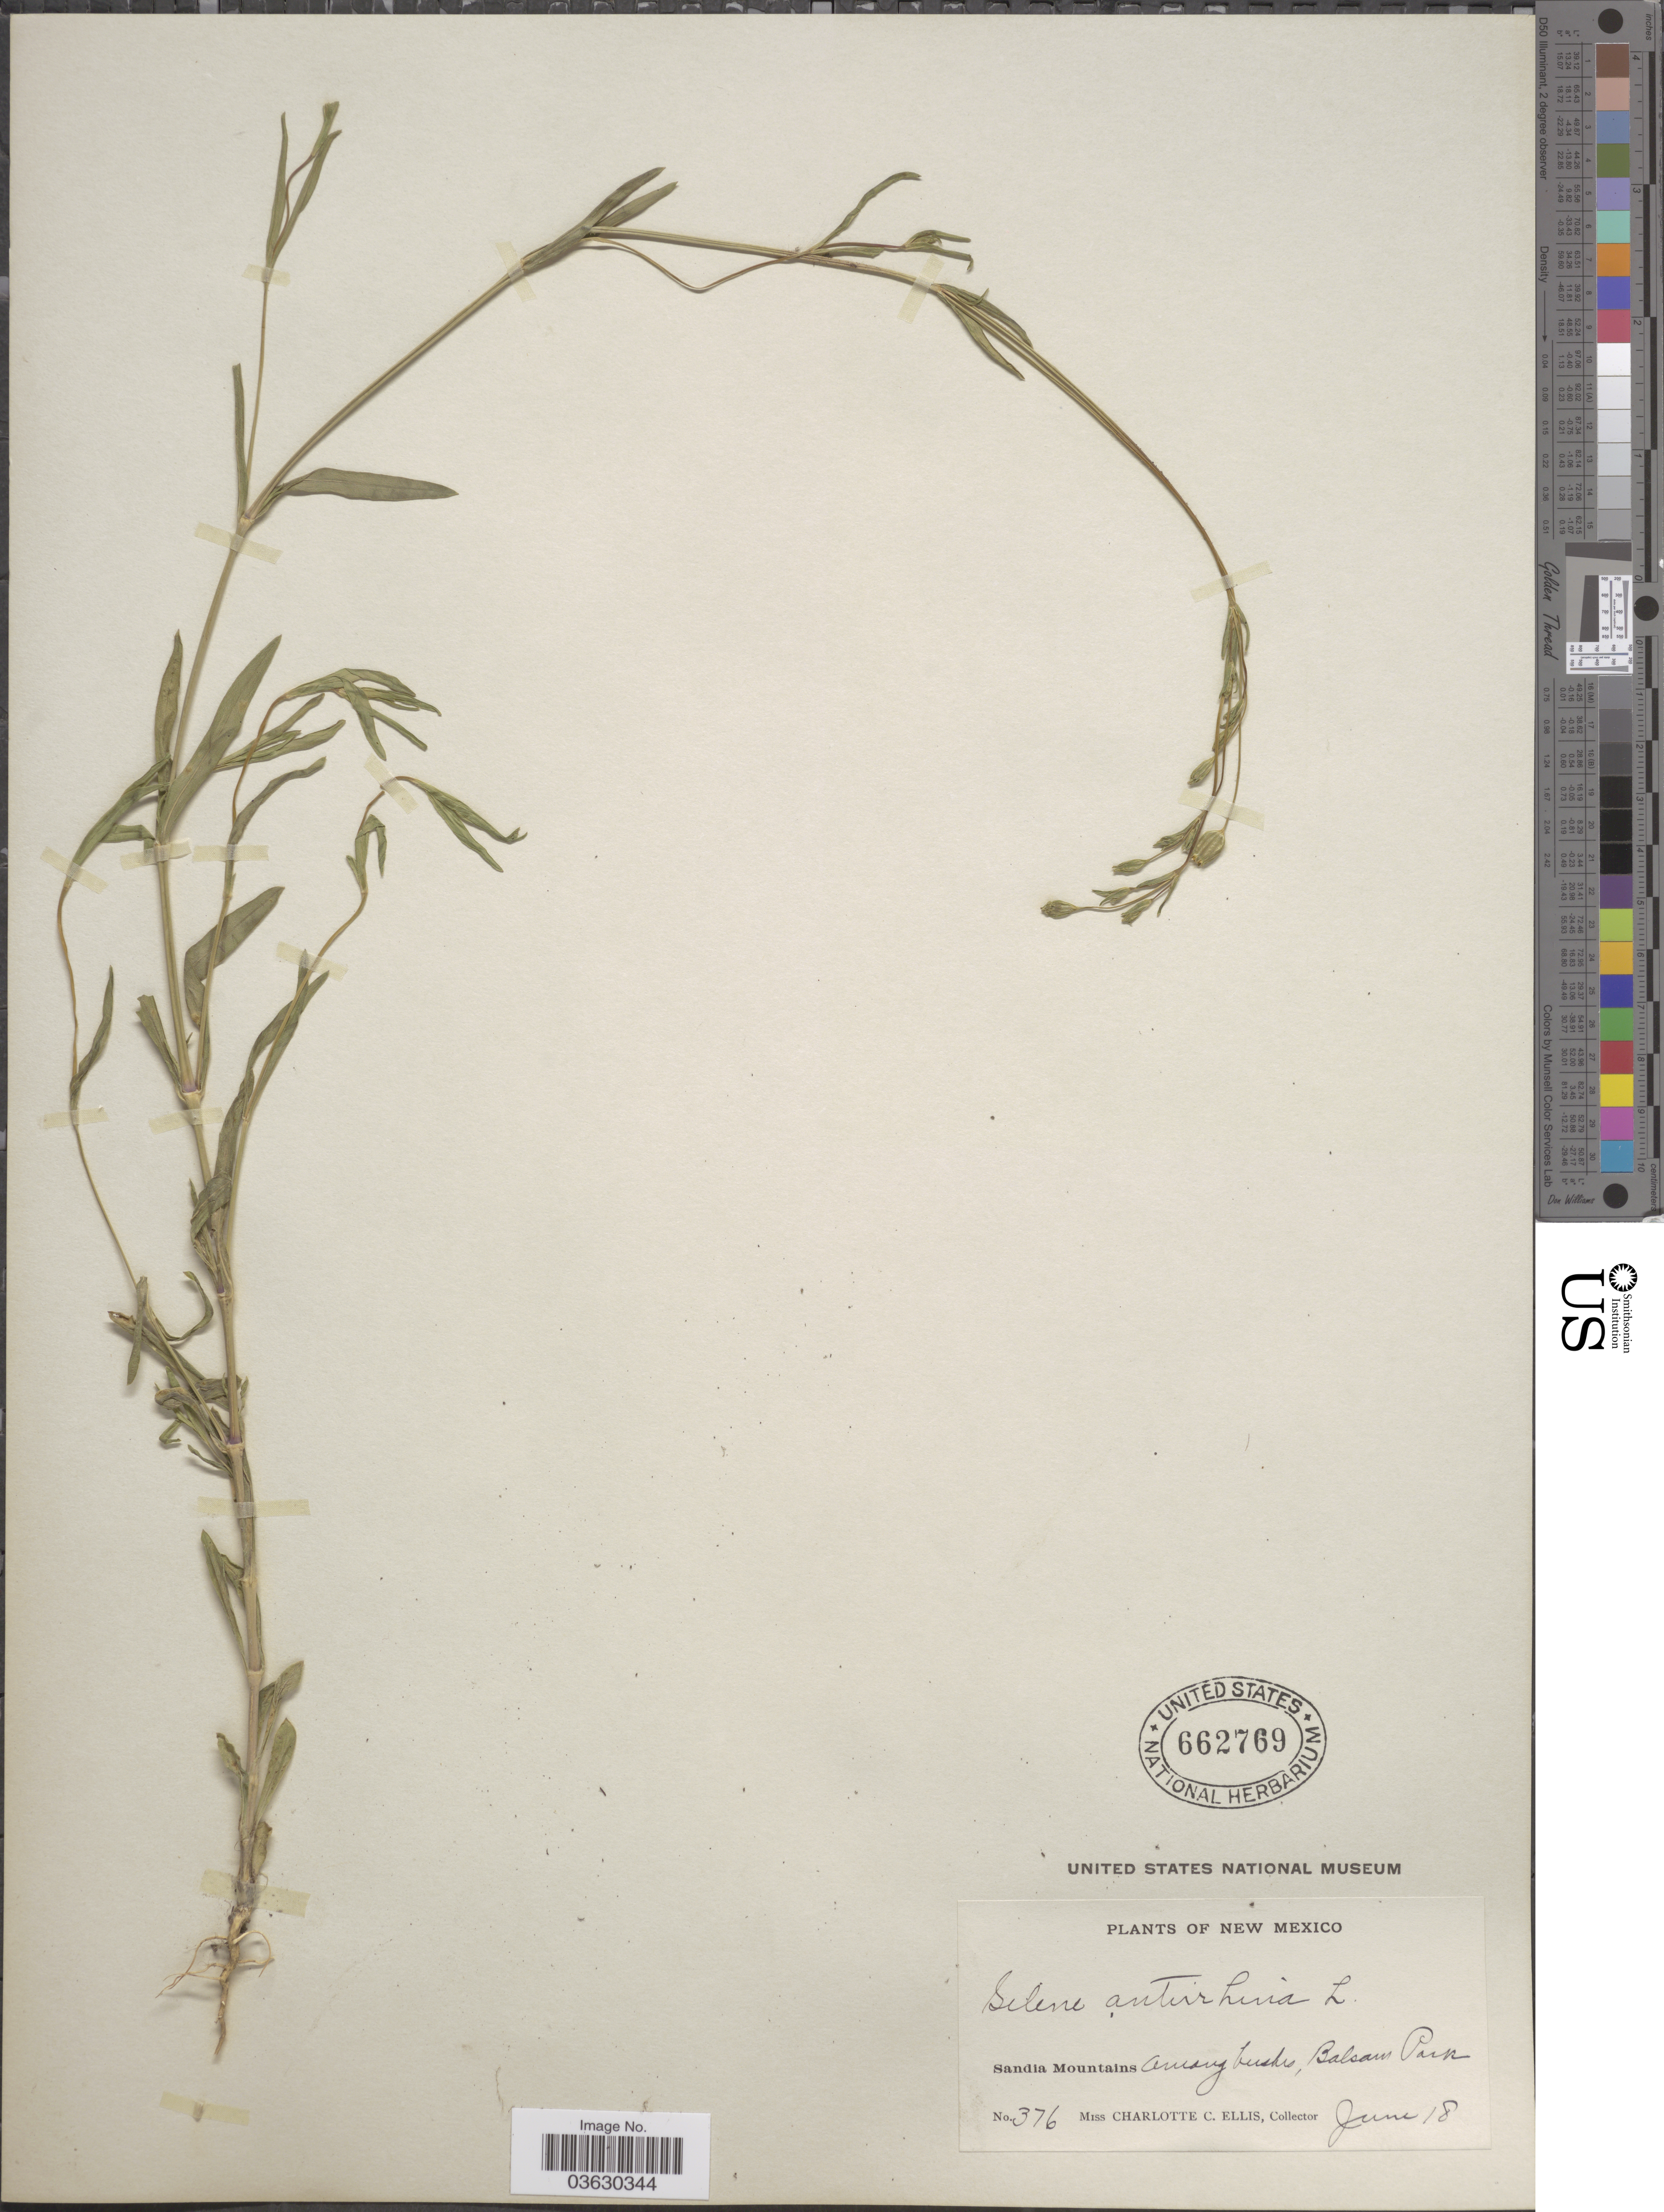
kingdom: Plantae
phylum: Tracheophyta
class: Magnoliopsida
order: Caryophyllales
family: Caryophyllaceae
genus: Silene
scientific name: Silene antirrhina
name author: L.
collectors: C. C. Ellis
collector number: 376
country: United States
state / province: New Mexico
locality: Sandia Mountains. Among bushes, Balsam Park.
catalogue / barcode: US 662769